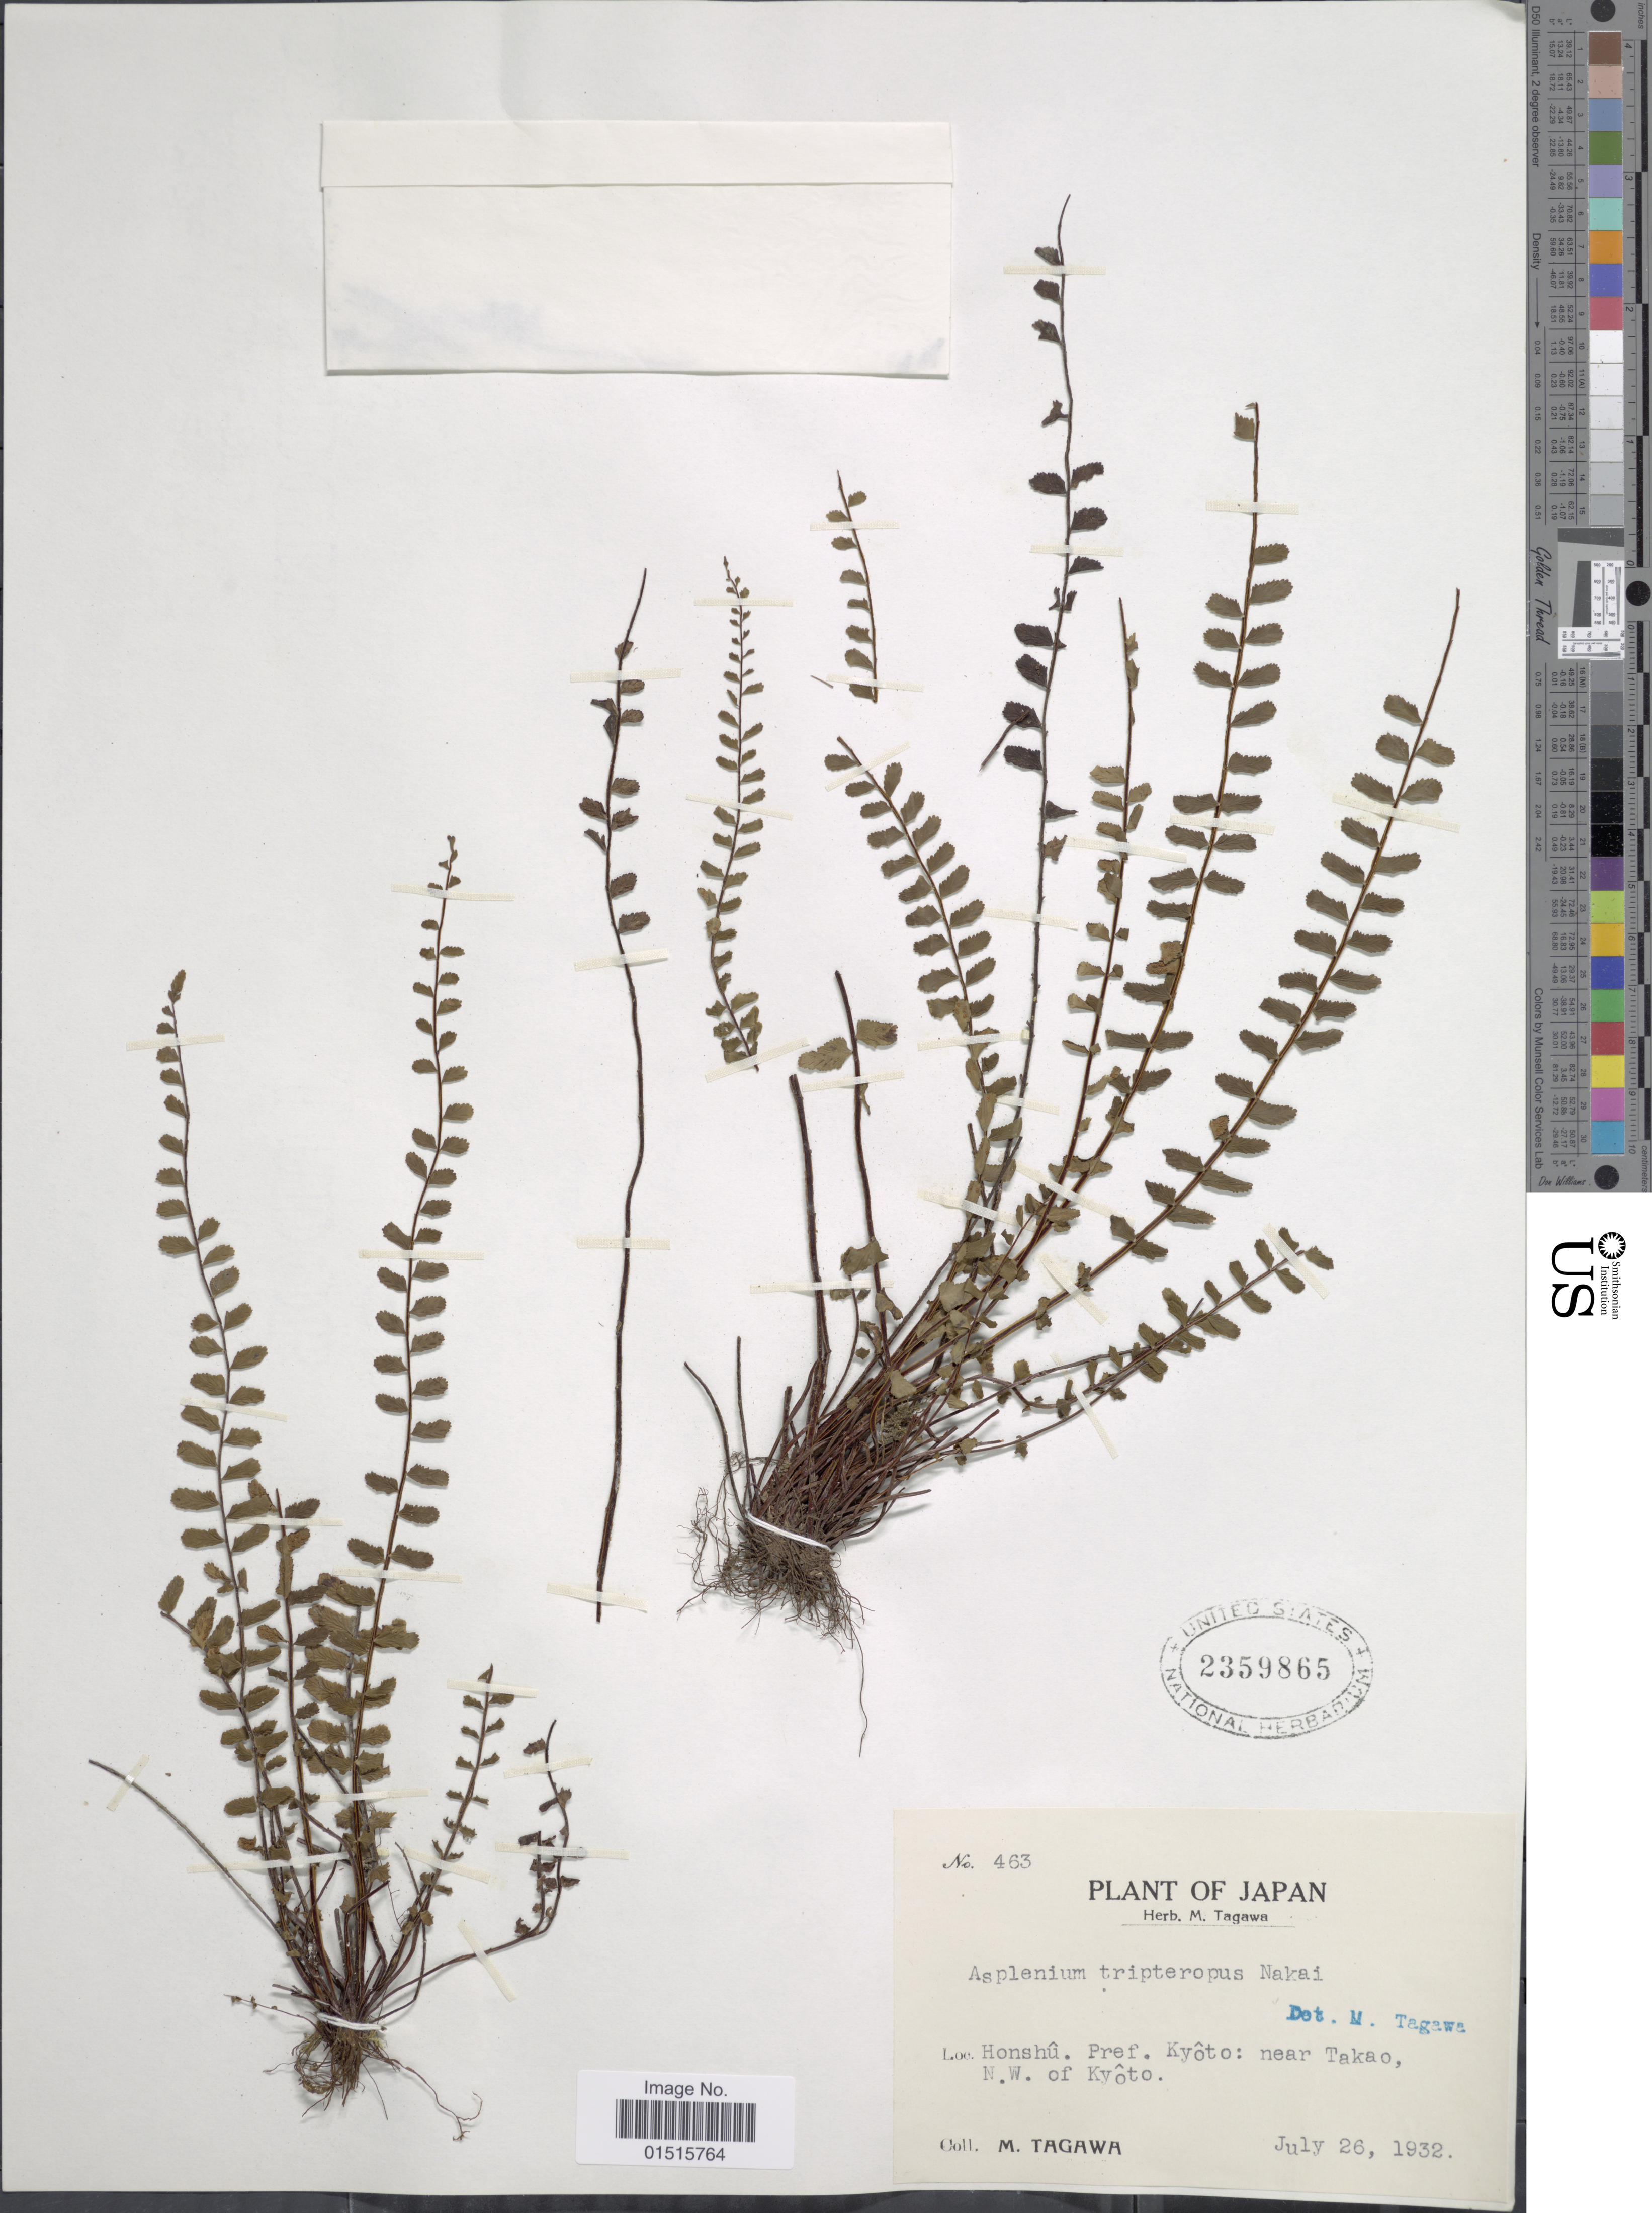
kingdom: Plantae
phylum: Tracheophyta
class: Polypodiopsida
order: Polypodiales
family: Aspleniaceae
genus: Asplenium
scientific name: Asplenium tripteropus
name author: K.M. Nakai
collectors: M. Tagawa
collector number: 463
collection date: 1932-07-26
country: Japan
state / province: Kyoto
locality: Honshu, Pref. Kyoto: near takao, N.W. of Kyoto.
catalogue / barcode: US 2359865